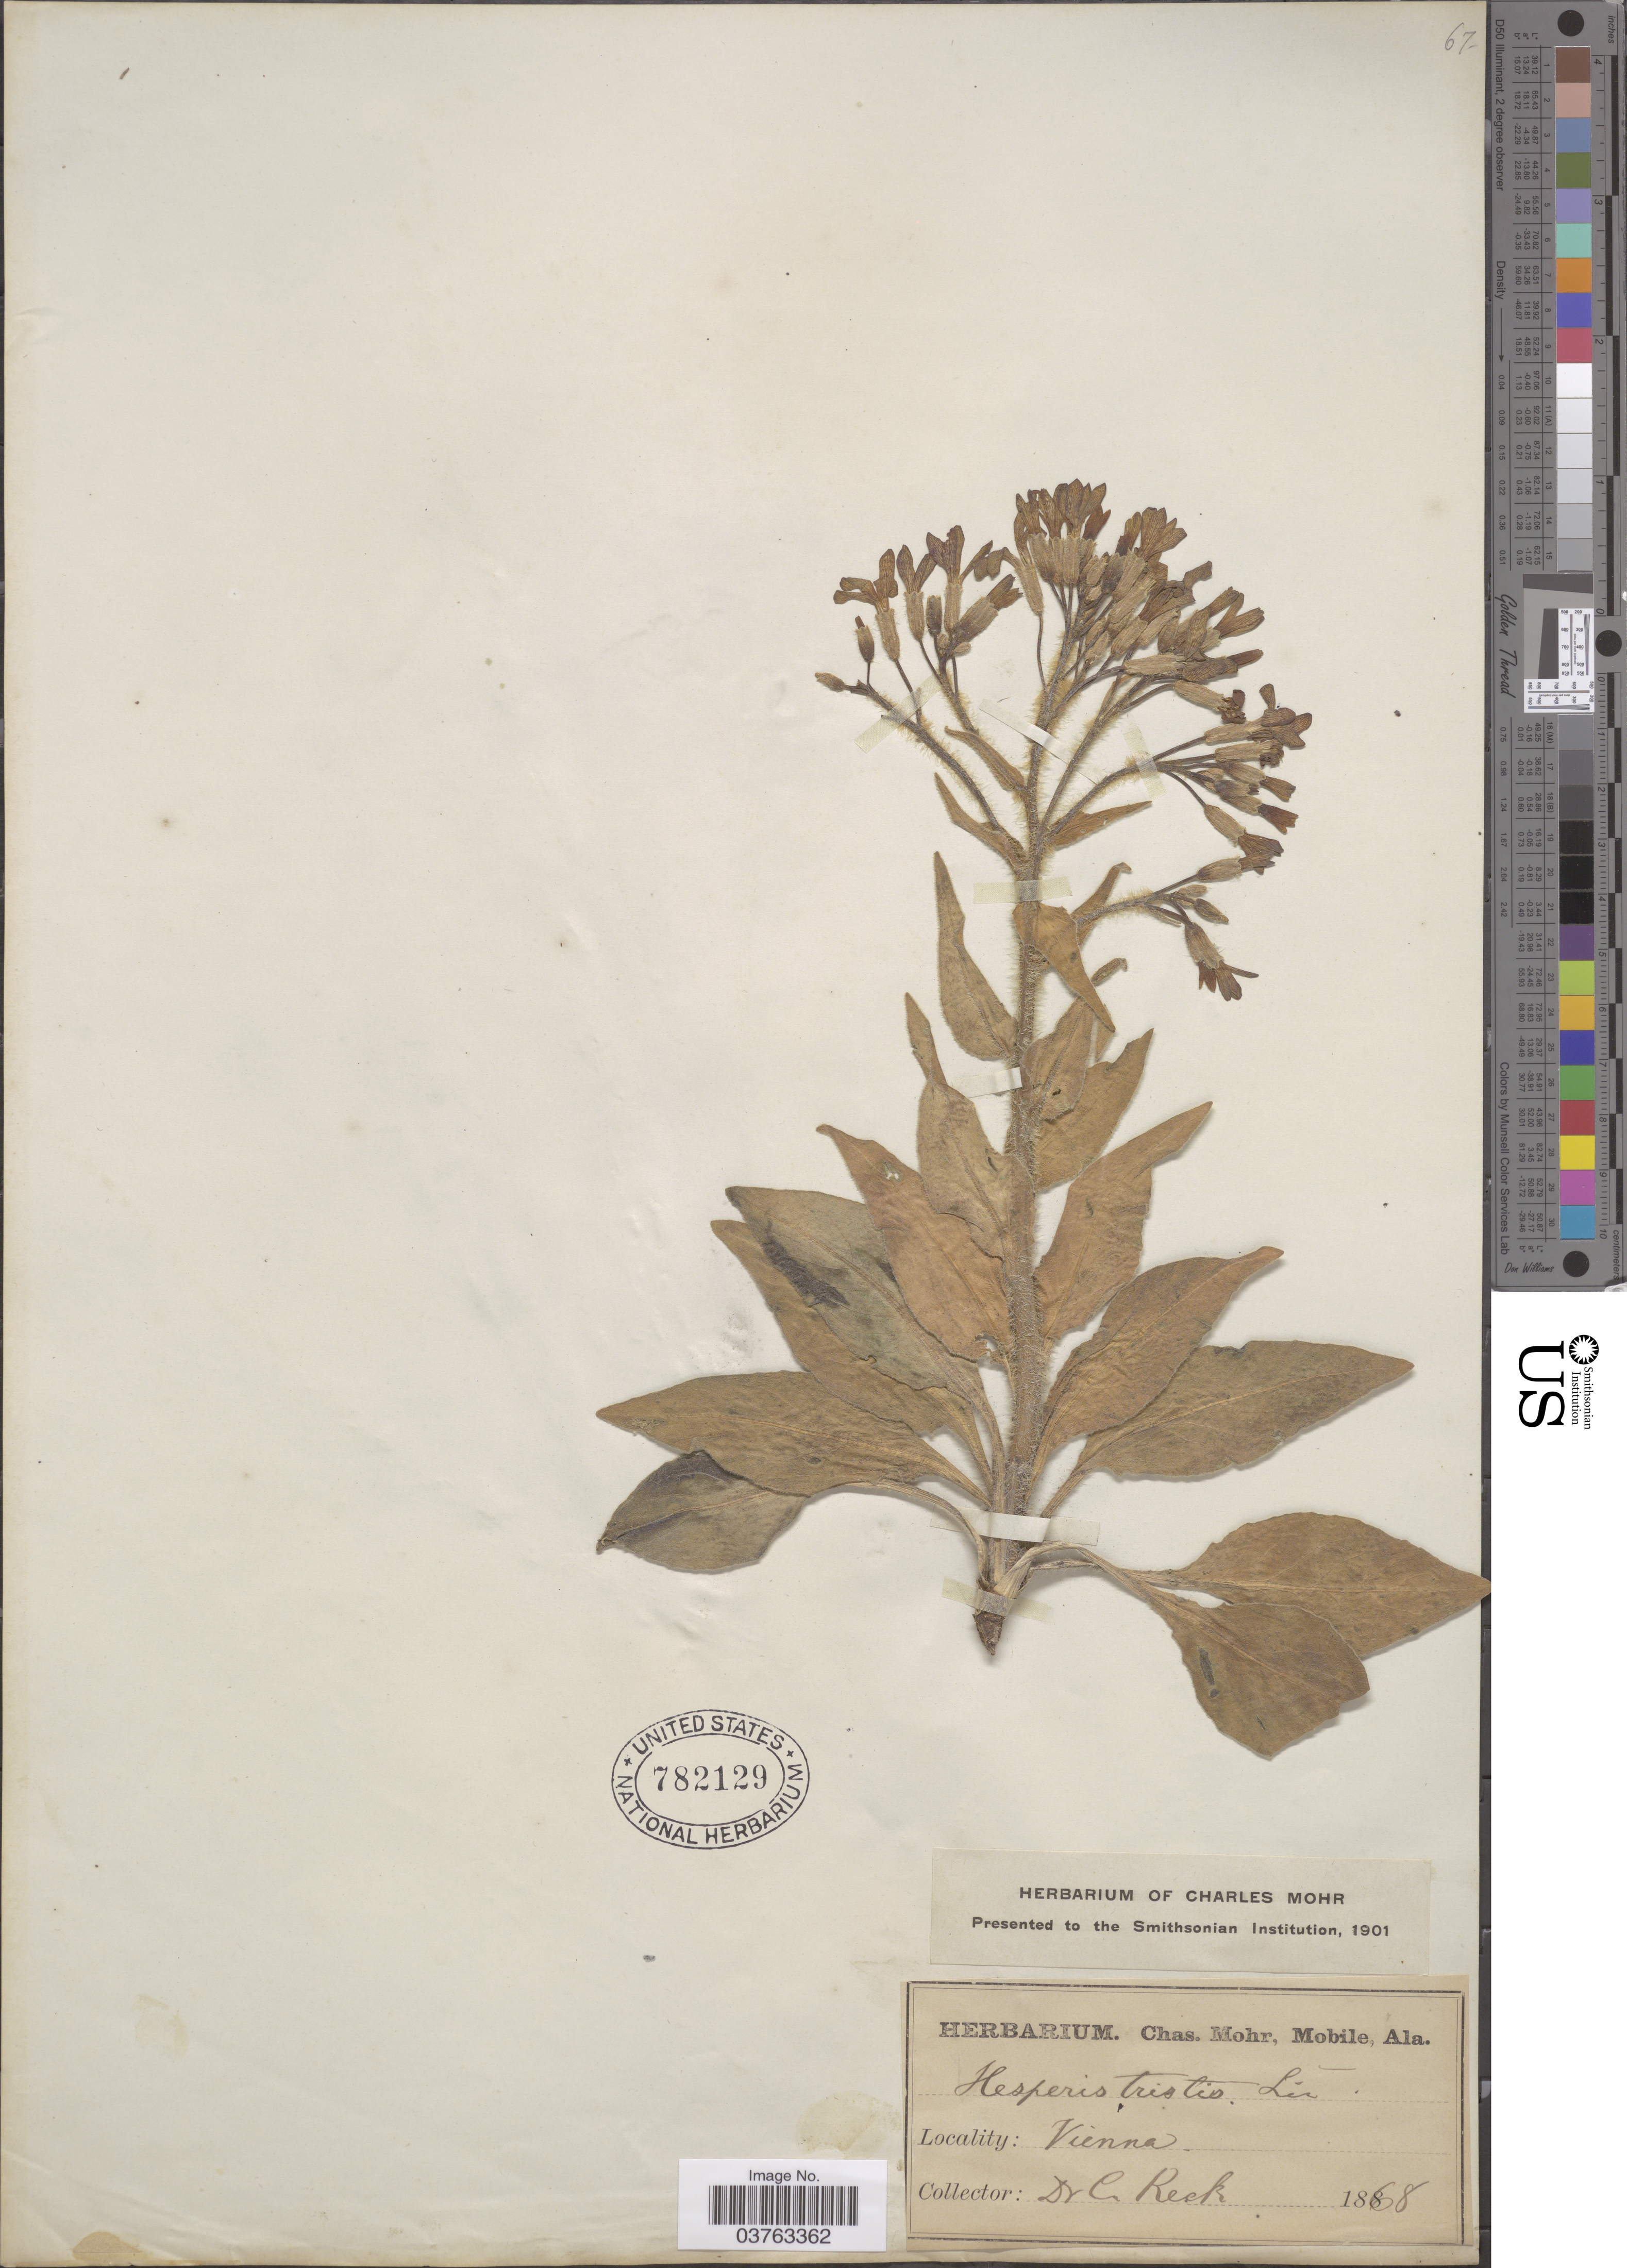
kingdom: Plantae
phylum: Tracheophyta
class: Magnoliopsida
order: Brassicales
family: Brassicaceae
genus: Hesperis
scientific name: Hesperis tristis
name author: L.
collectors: C. Keck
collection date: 1868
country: Austria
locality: Vienna.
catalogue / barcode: US 782129